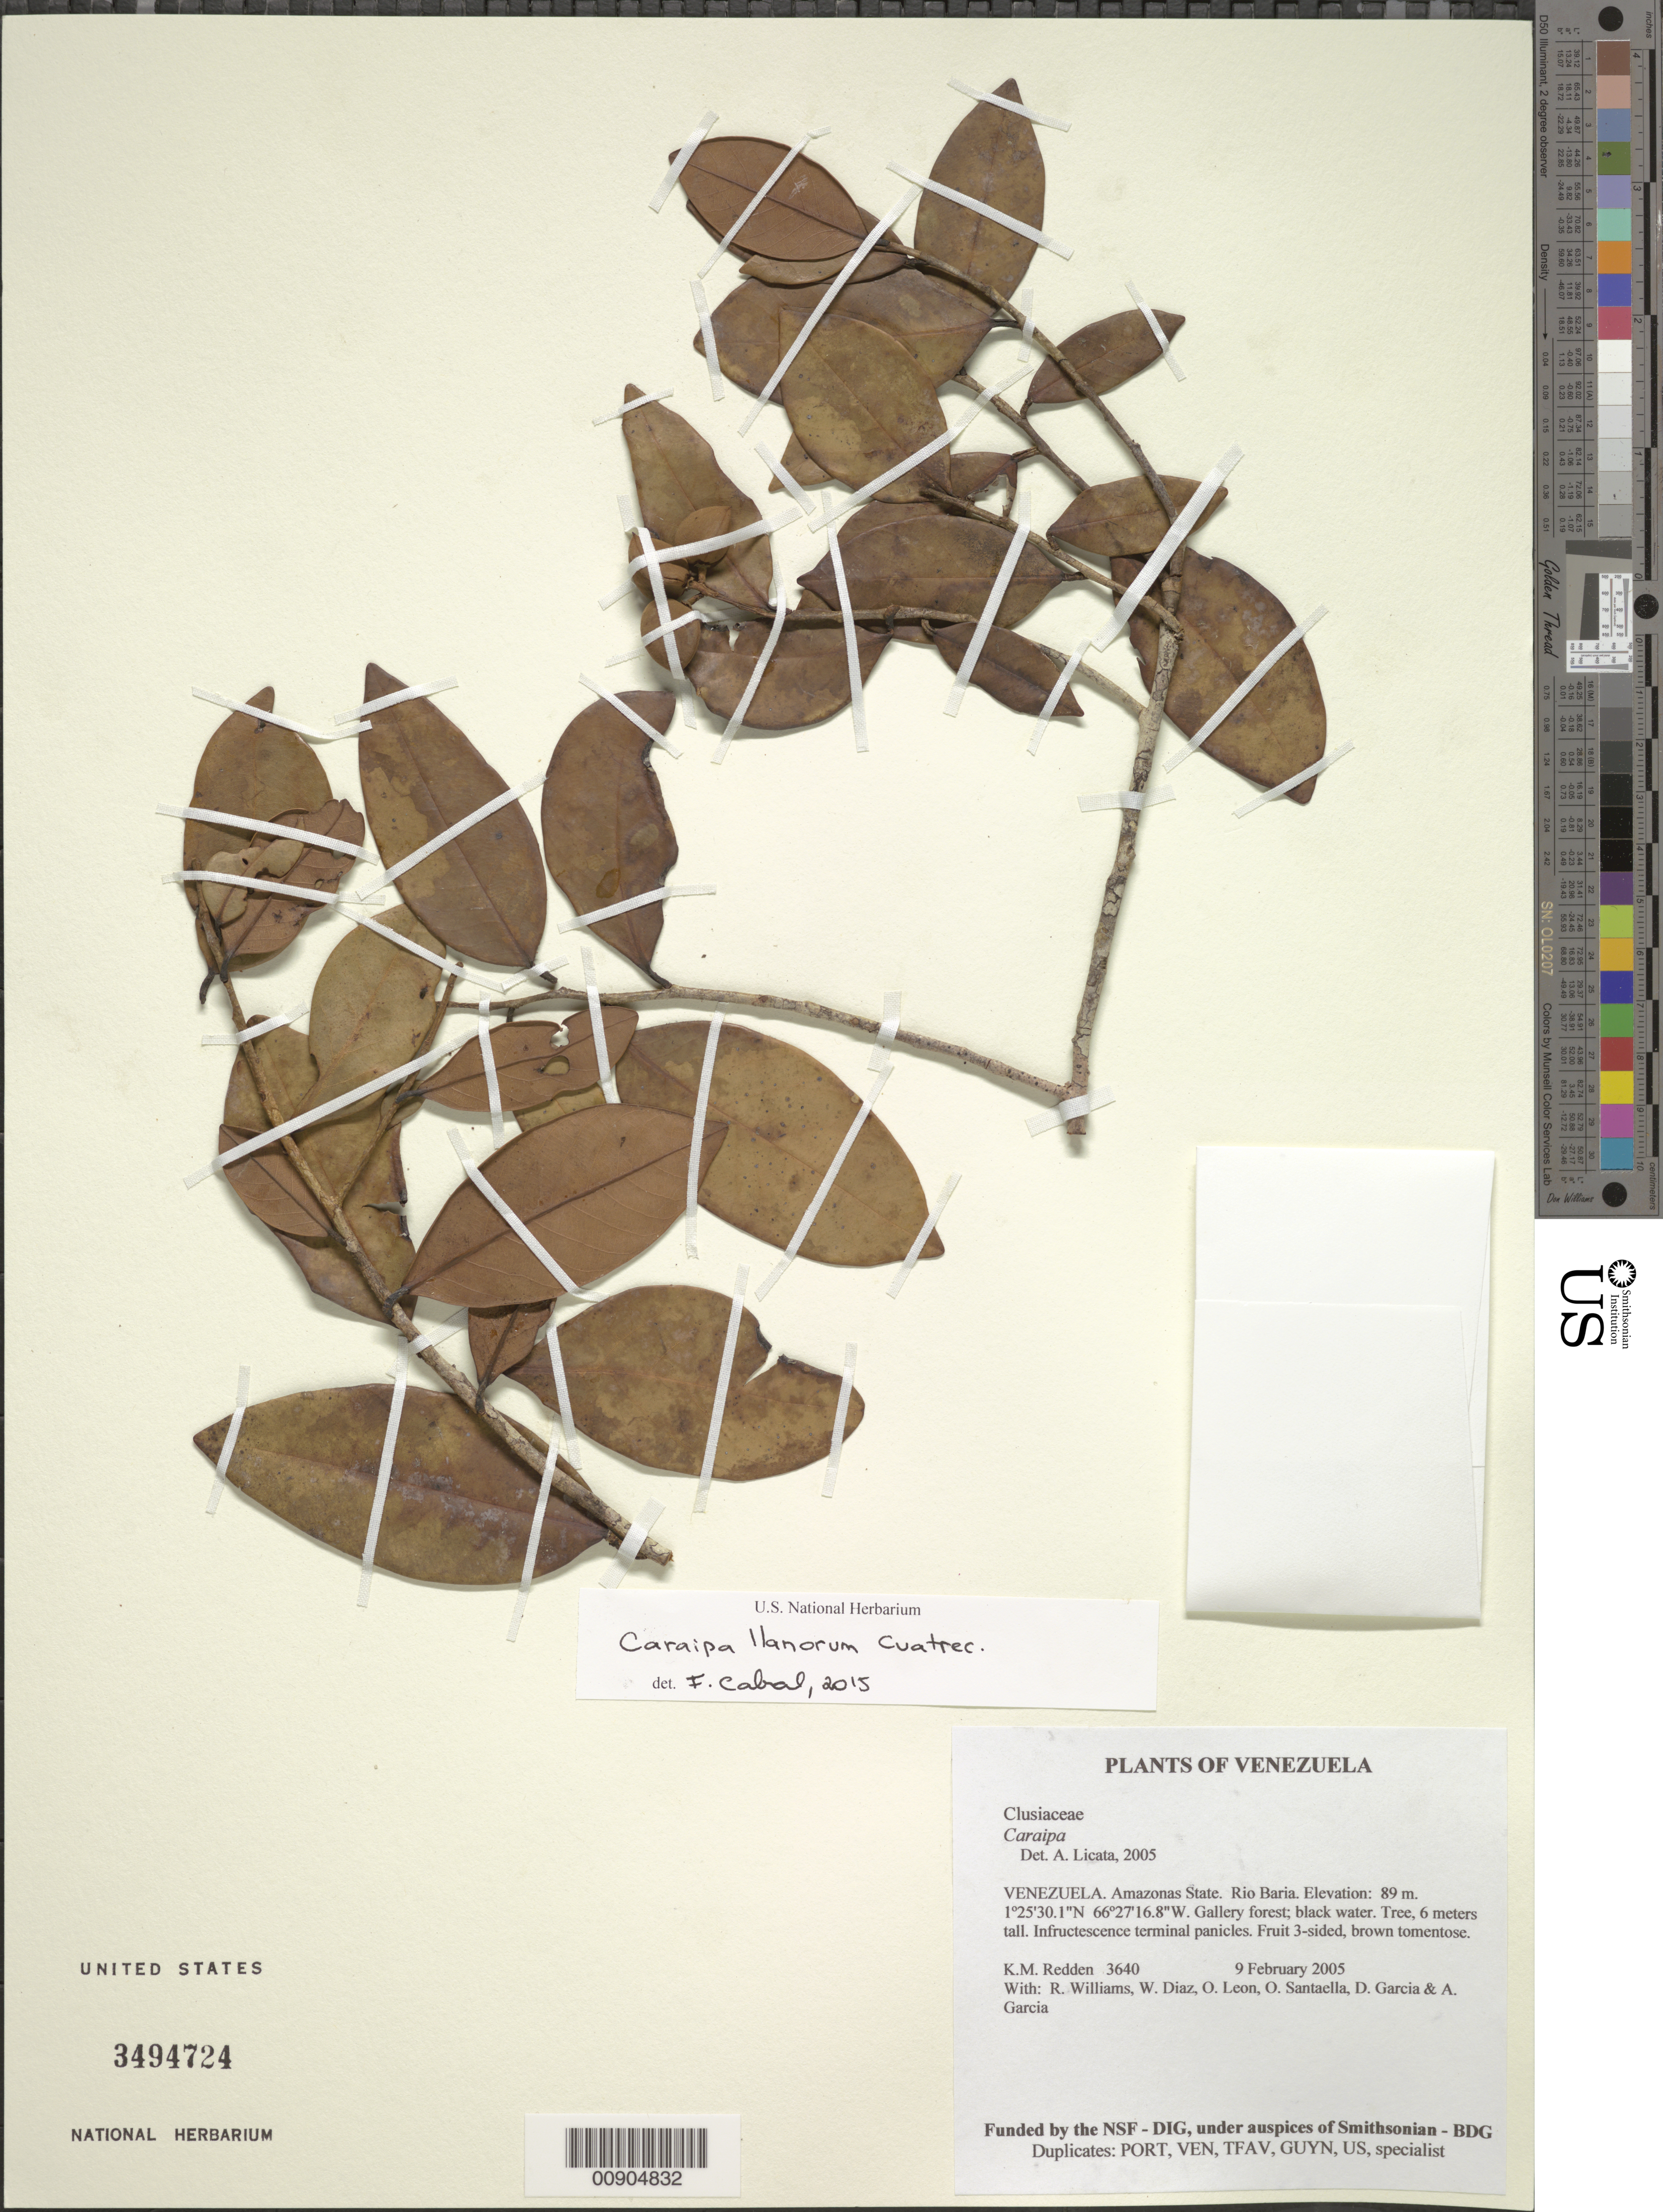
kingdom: Plantae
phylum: Tracheophyta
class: Magnoliopsida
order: Malpighiales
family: Calophyllaceae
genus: Caraipa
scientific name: Caraipa llanorum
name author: Cuatrec.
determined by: Cabral, F. N.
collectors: K. M. Redden, R. Williams, W. Díaz P., O. León, O. Santaella, D. Garcia & A. Garcia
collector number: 3640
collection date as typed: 9 February 2005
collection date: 2005-02-09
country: Venezuela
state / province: Amazonas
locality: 22 - Rio Baria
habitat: Gallery forest; black water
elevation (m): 89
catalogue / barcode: US 3494724